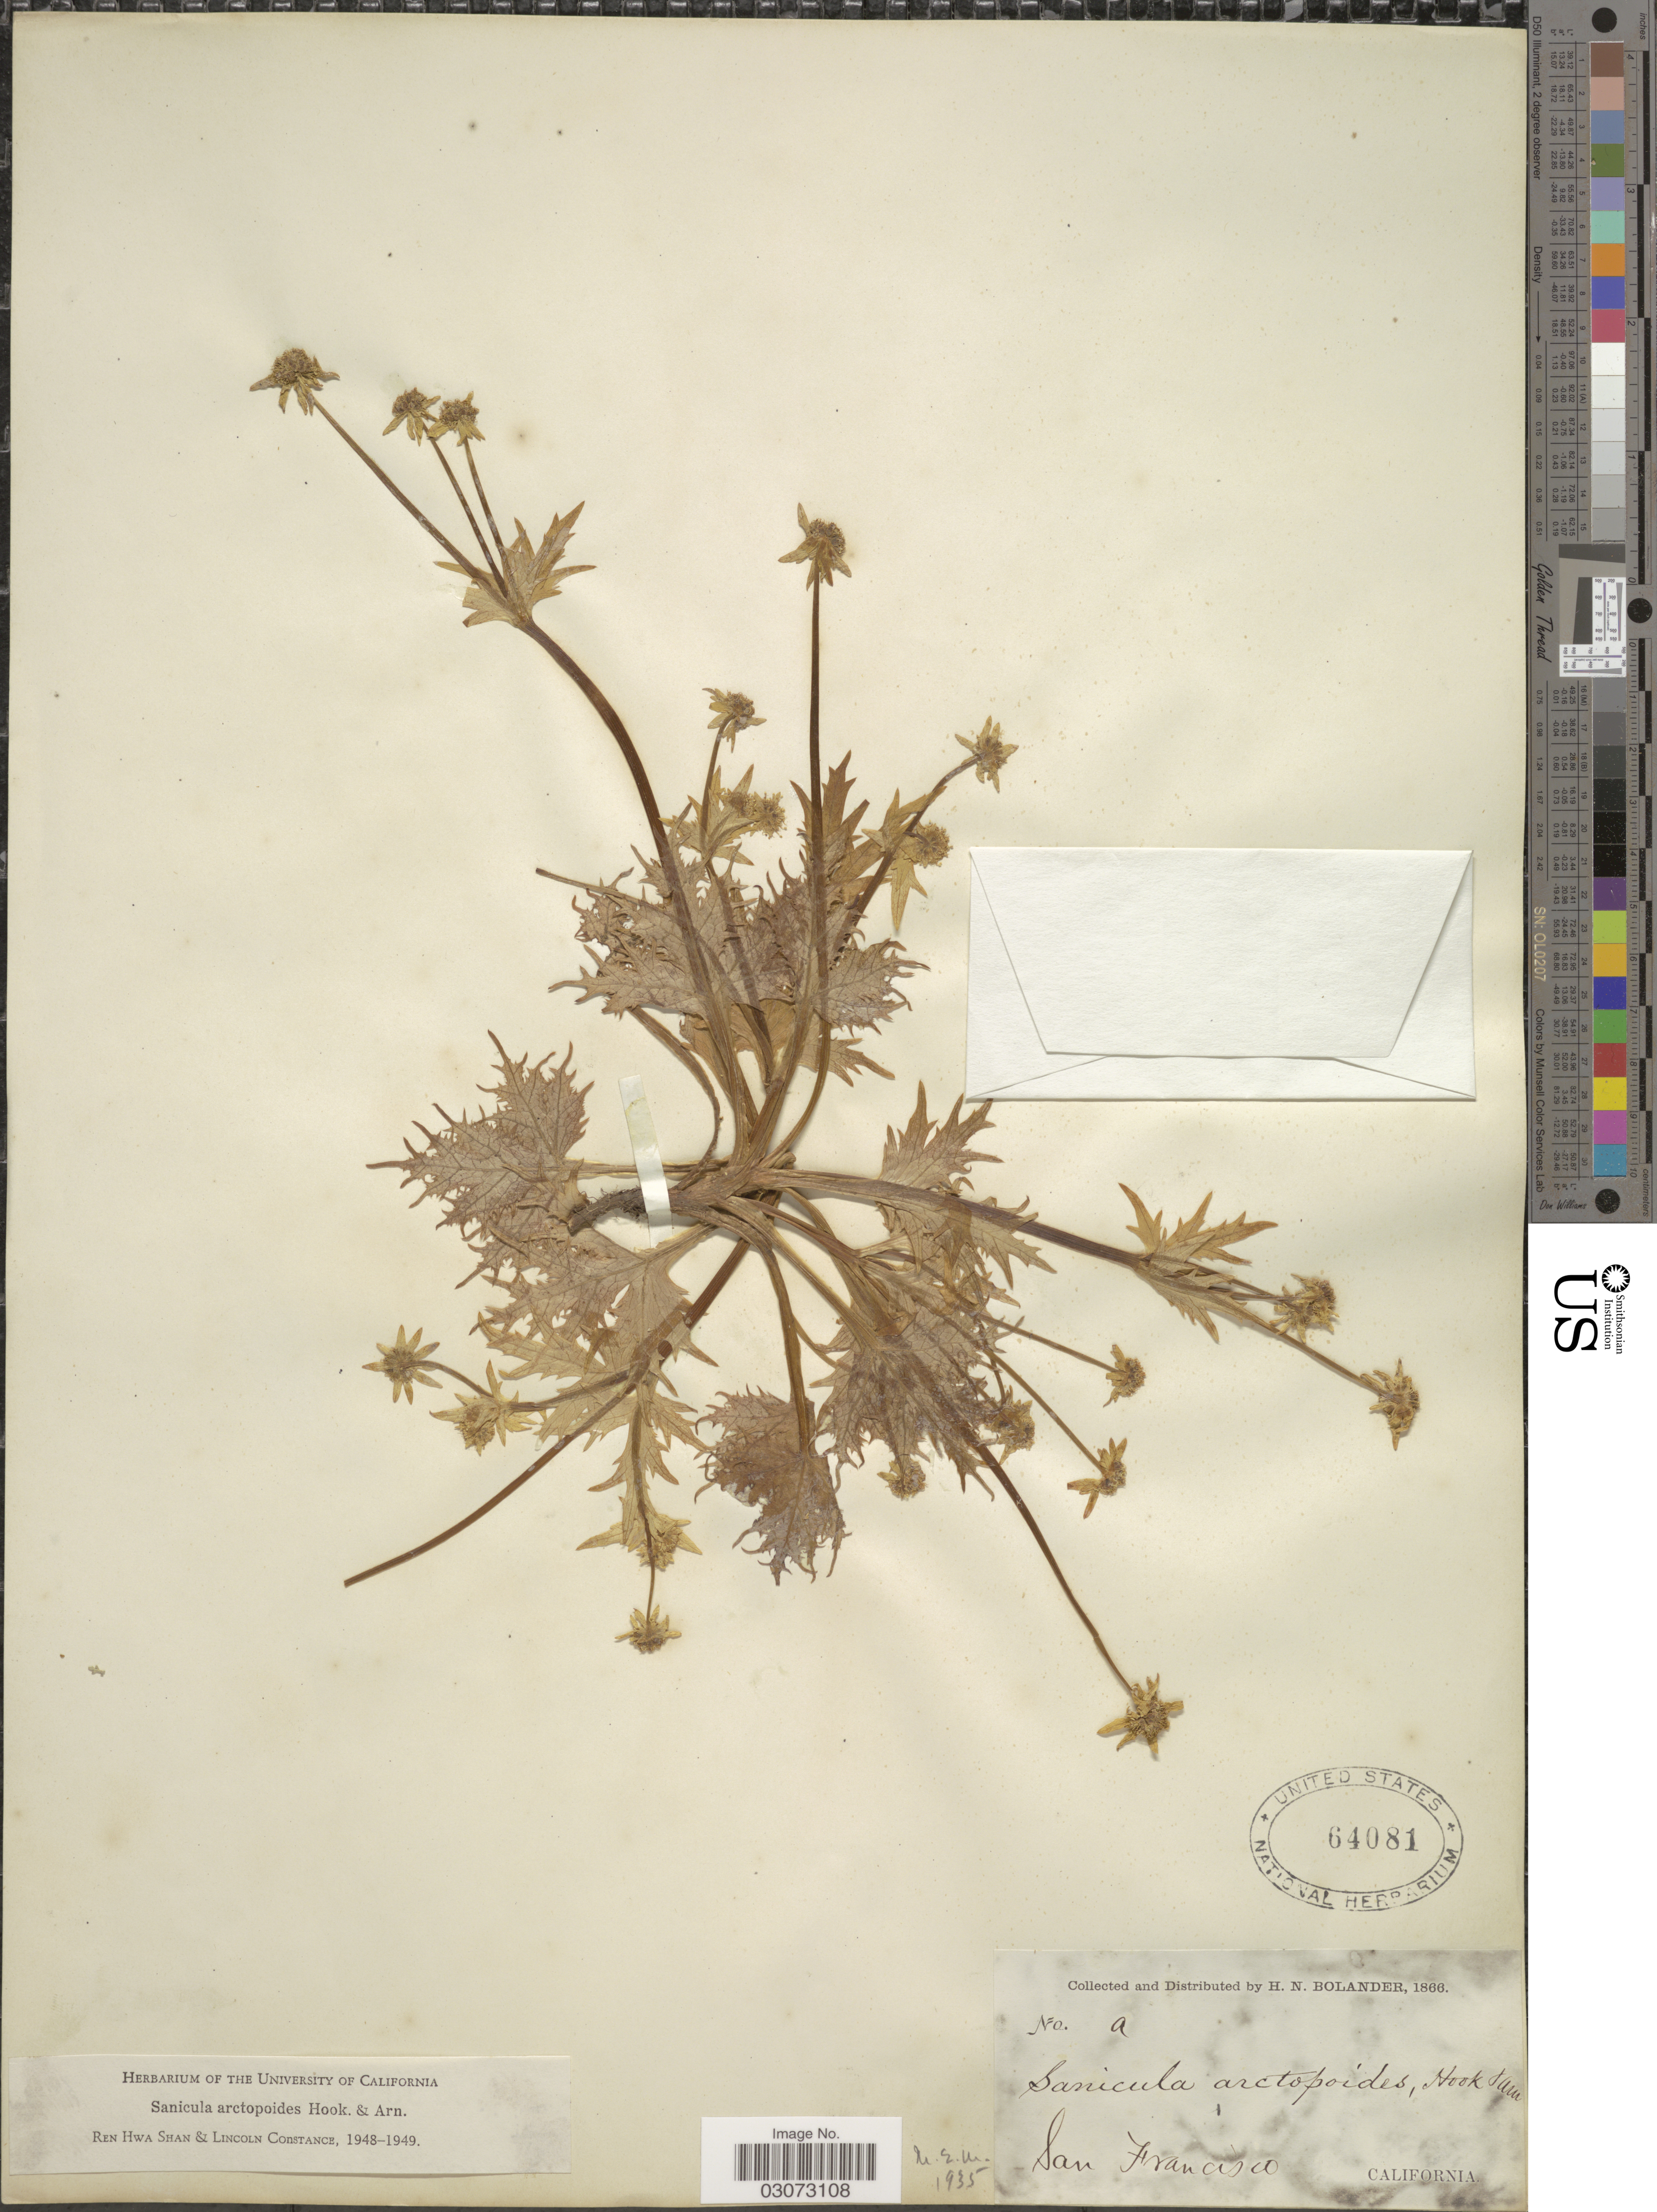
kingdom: Plantae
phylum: Tracheophyta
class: Magnoliopsida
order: Apiales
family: Apiaceae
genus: Sanicula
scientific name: Sanicula arctopoides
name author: Hook. & Arn.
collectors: H. Bolander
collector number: a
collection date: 1866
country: United States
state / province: California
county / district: San Francisco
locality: San Francisco.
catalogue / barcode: US 64081